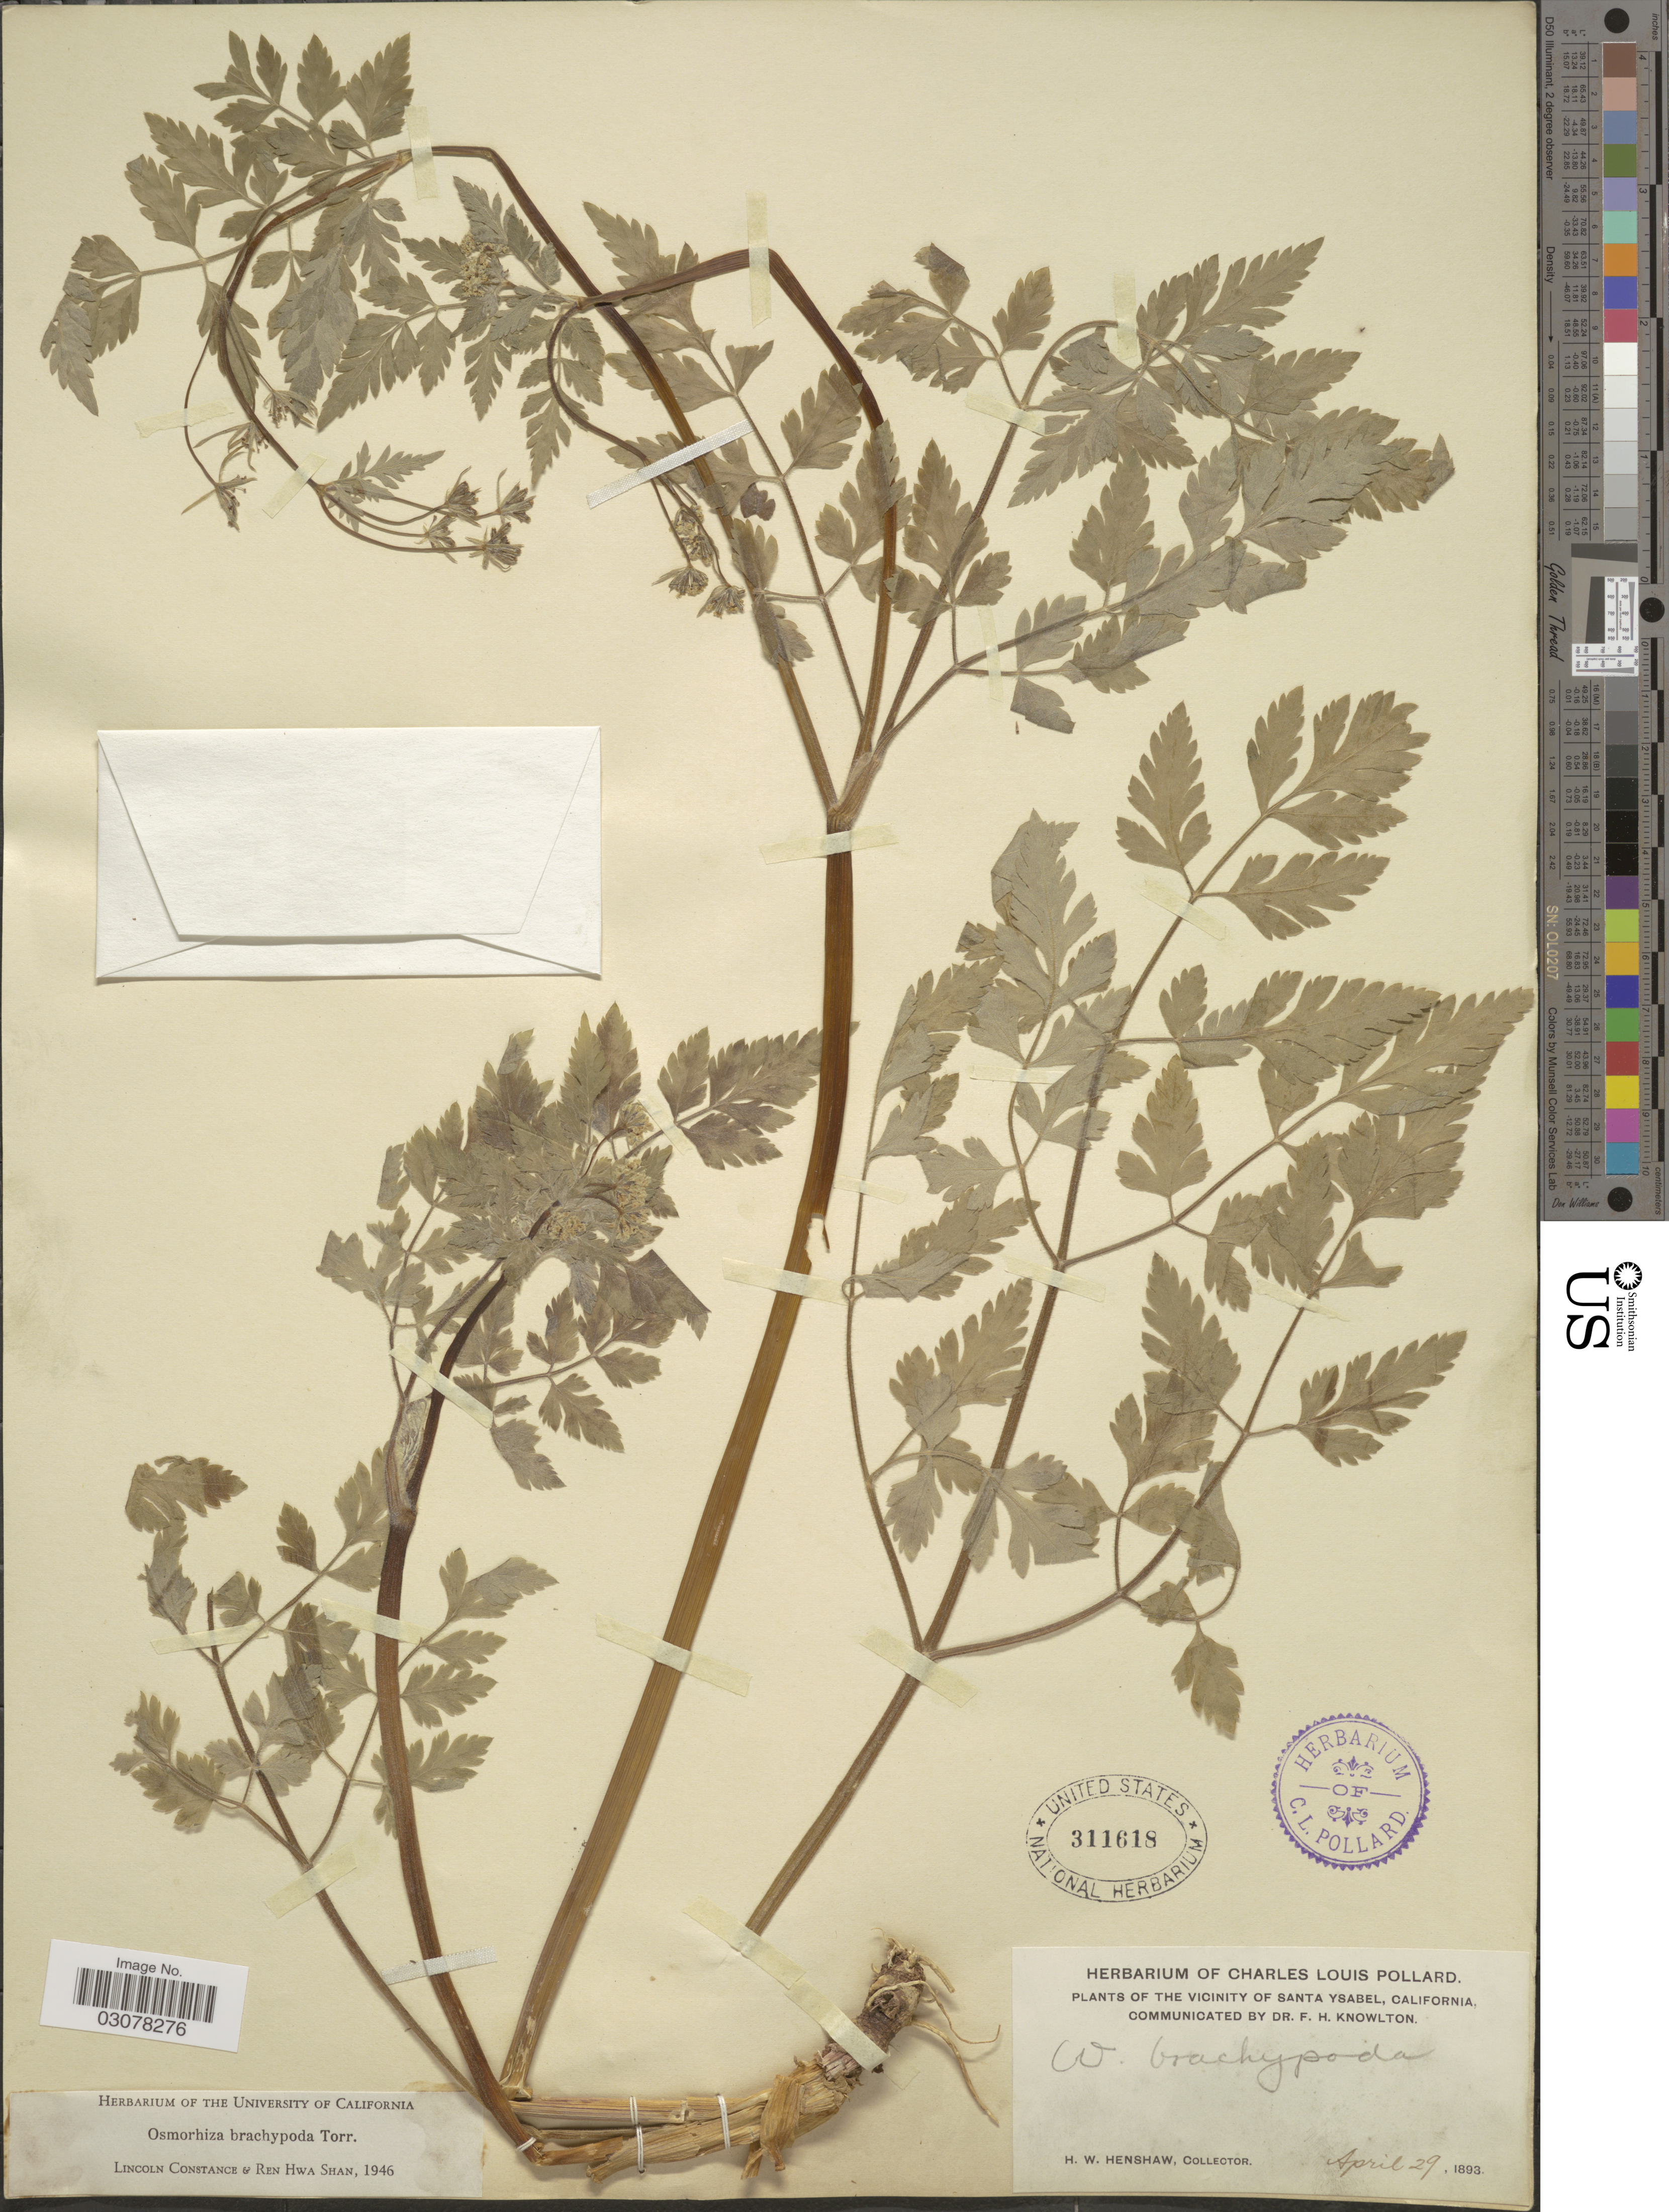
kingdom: Plantae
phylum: Tracheophyta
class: Magnoliopsida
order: Apiales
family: Apiaceae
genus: Osmorhiza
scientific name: Osmorhiza brachypoda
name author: Torr. ex Durand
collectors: H. Henshaw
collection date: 1893-04-29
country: United States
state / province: California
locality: Vicinity of Santa Ysabel.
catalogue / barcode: US 311618